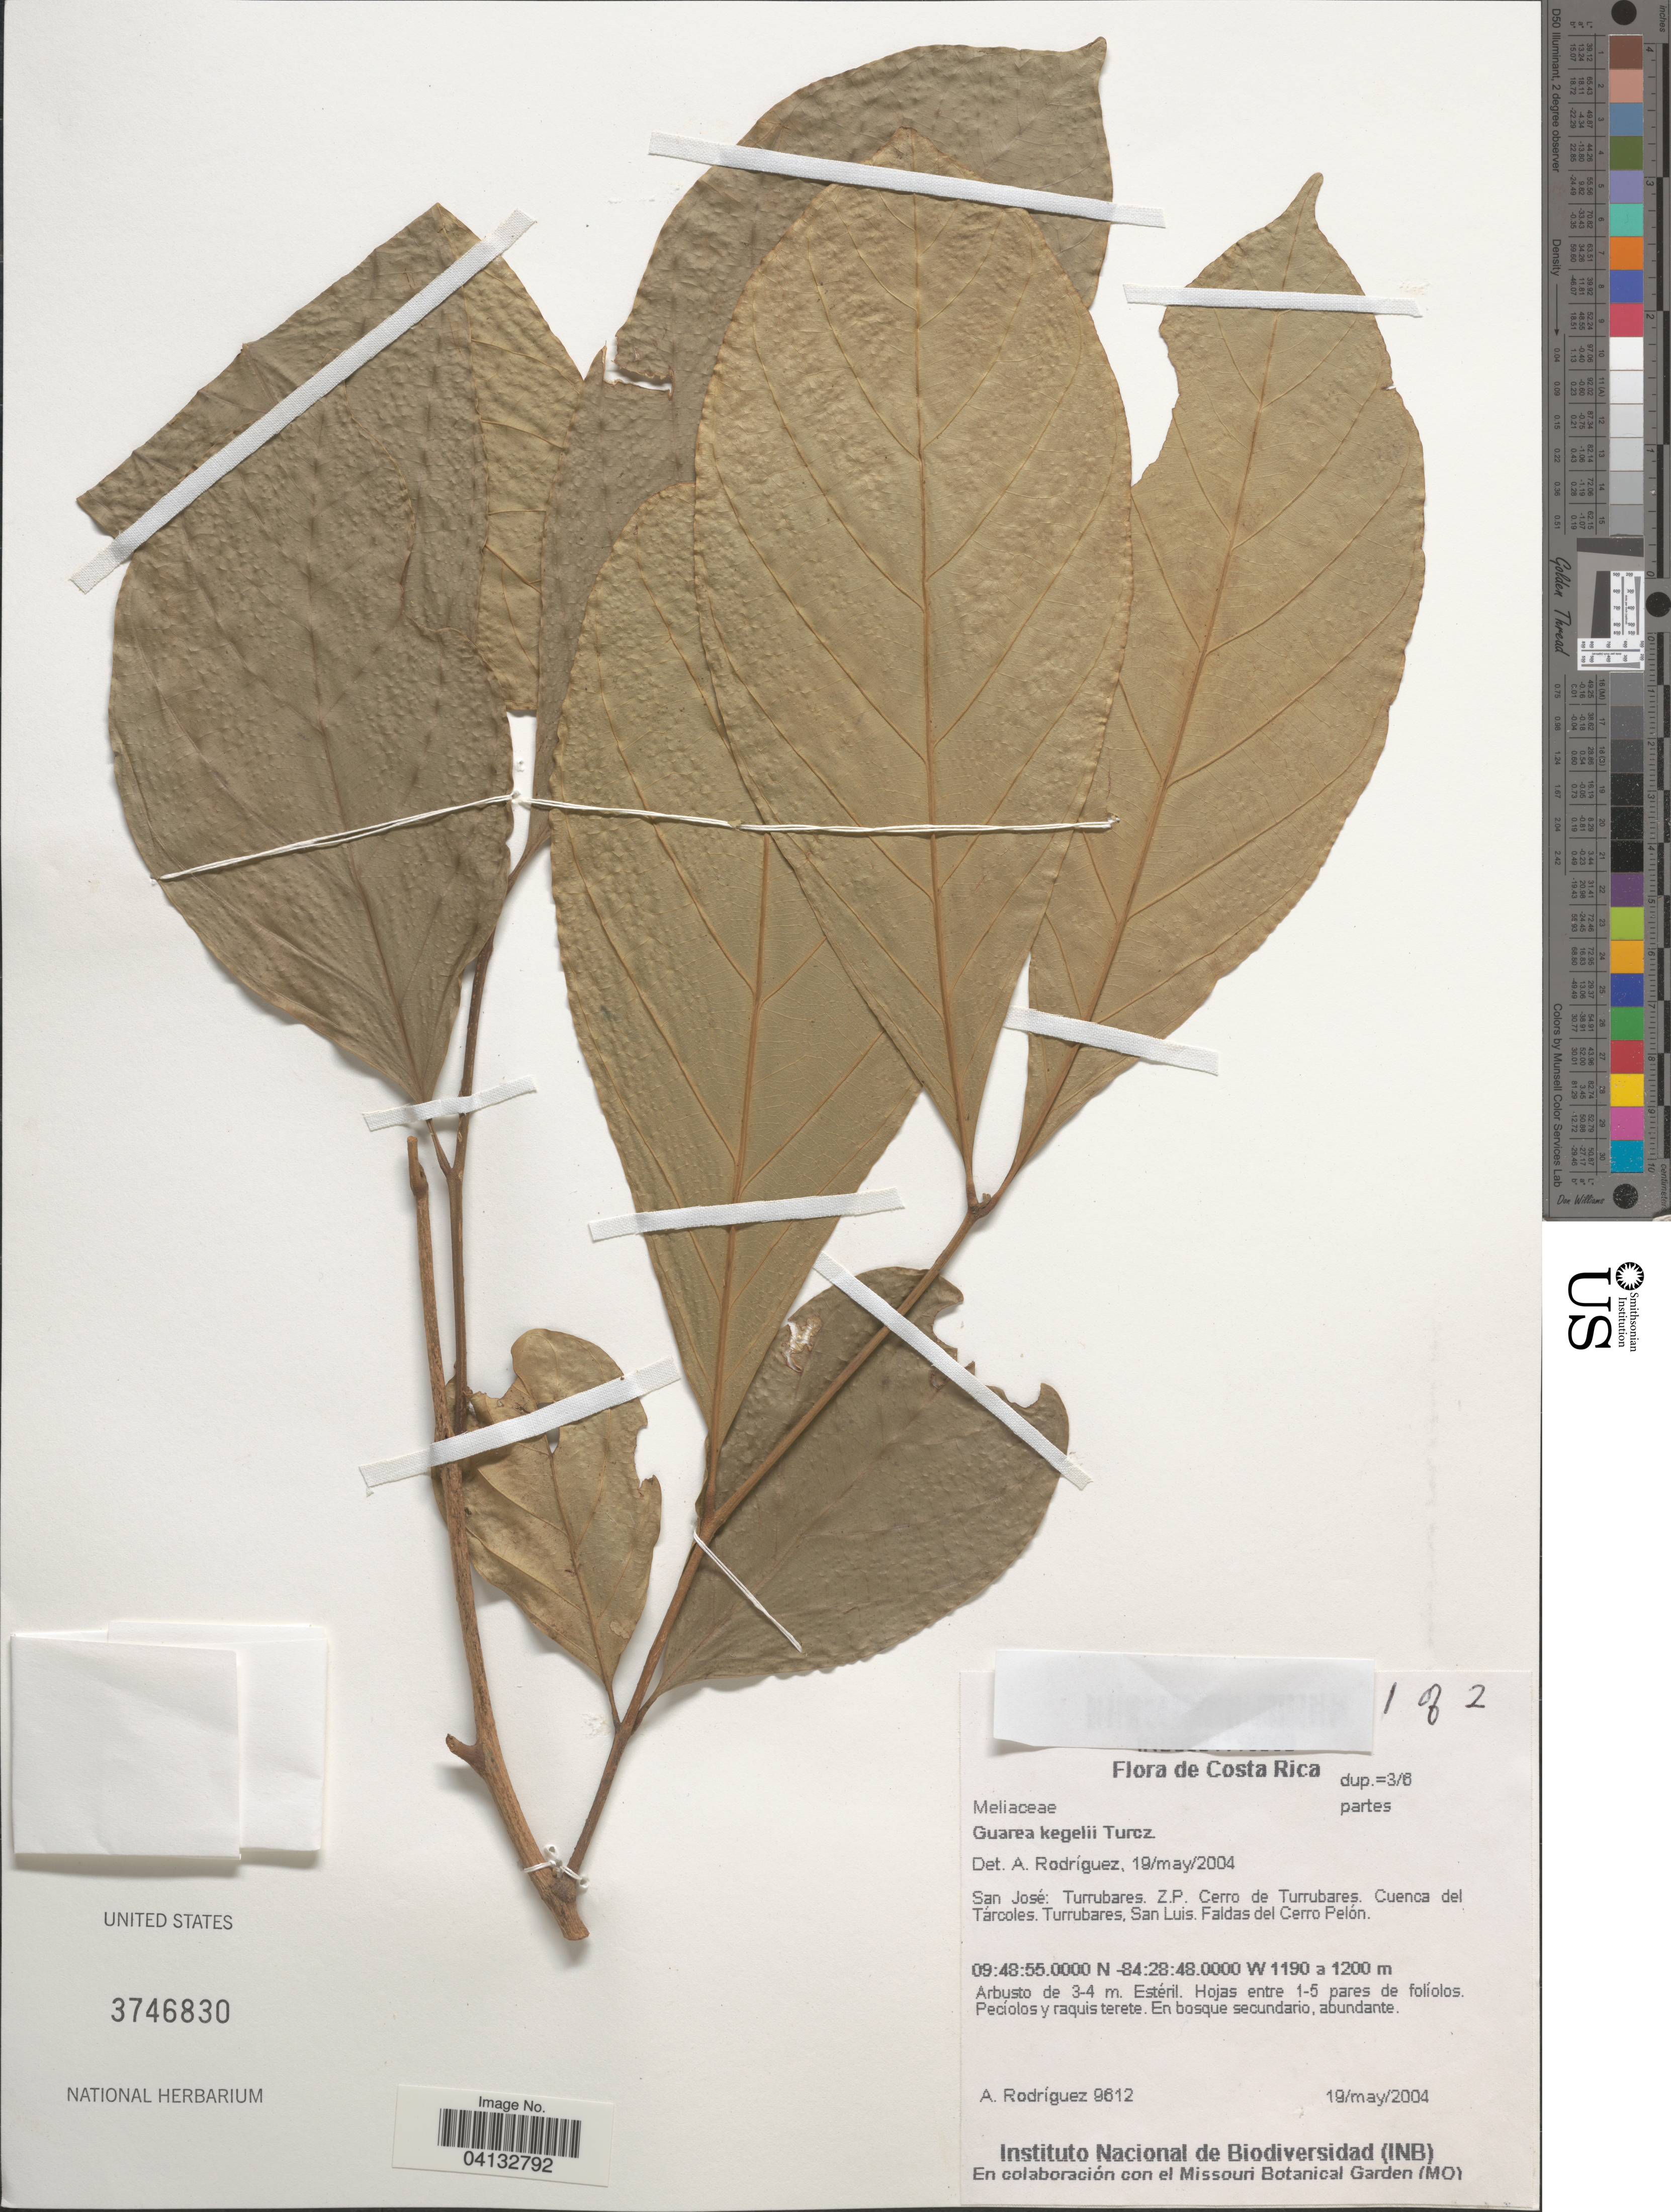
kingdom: Plantae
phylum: Tracheophyta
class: Magnoliopsida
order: Sapindales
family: Meliaceae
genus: Guarea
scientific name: Guarea kegelii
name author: Turcz.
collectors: A. Rodríguez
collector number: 9612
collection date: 2004-05-19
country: Costa Rica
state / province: San José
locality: Turrubares. Z.P. Cerro de Turrubares. Cuenca del Tárcoles. Turrubares, San Luis. Faldas del Cerro Pelón.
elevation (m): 1190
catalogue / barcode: US 3746830